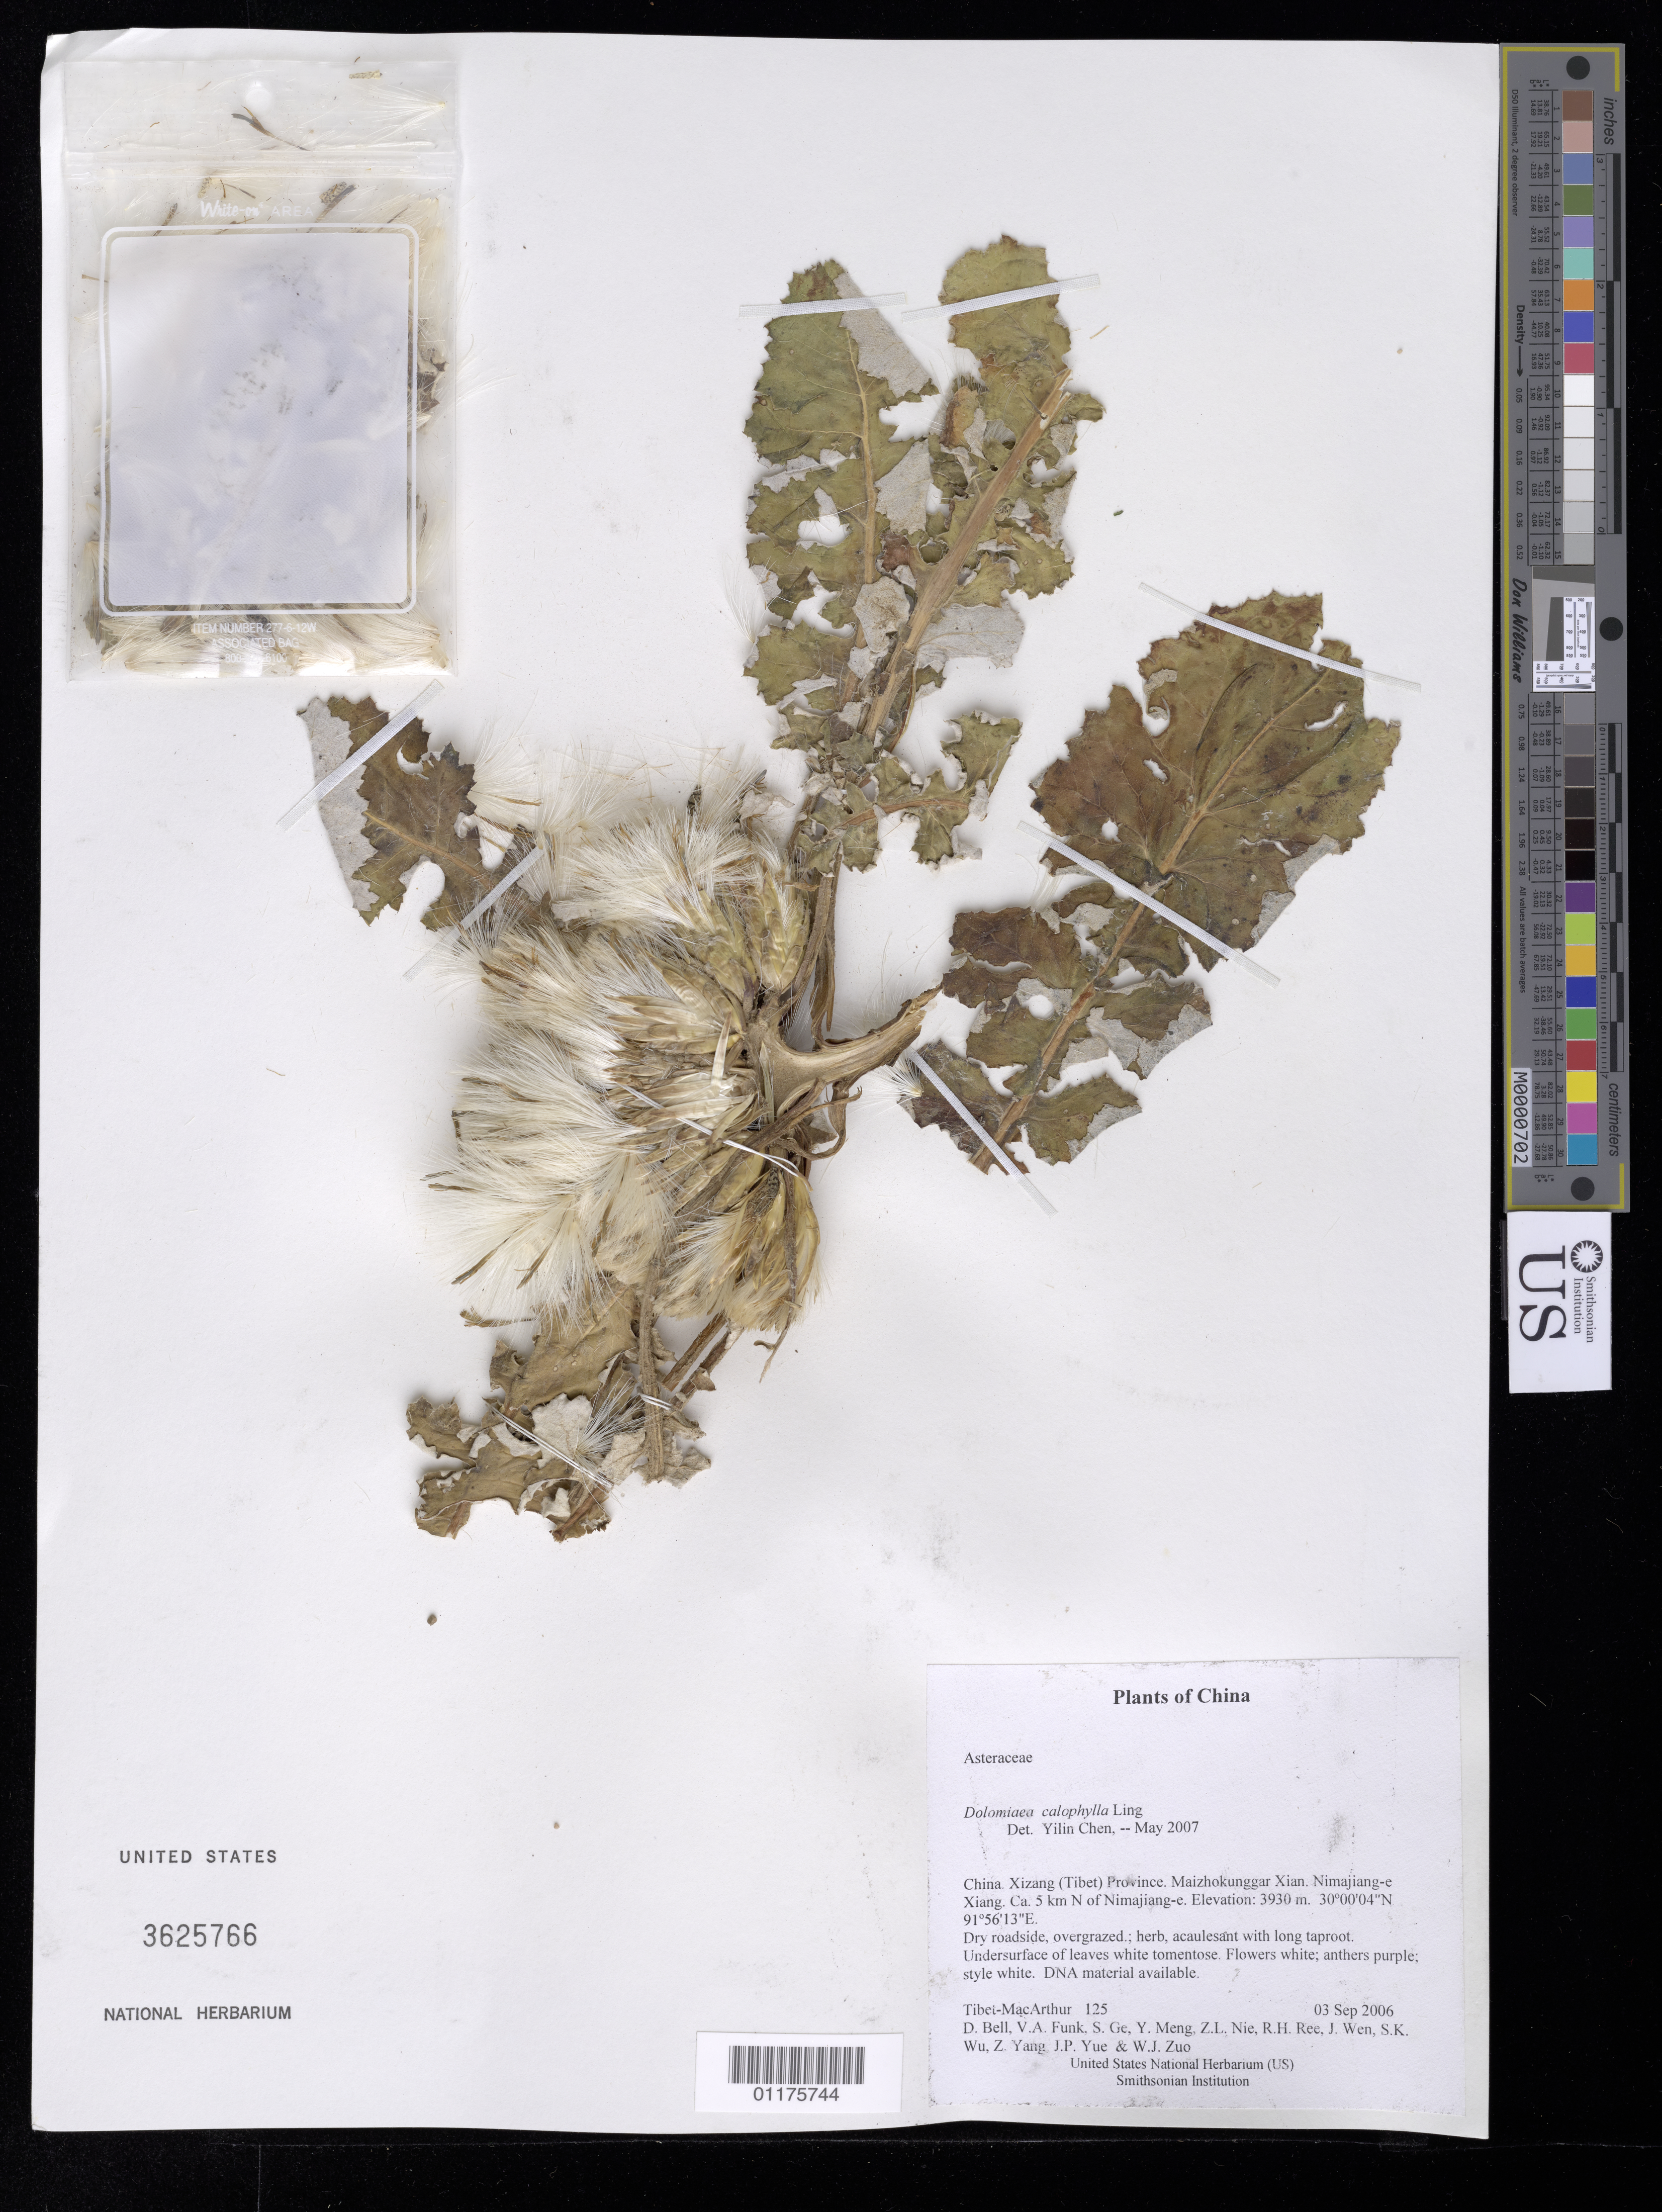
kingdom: Plantae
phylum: Tracheophyta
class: Magnoliopsida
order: Asterales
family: Asteraceae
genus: Dolomiaea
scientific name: Dolomiaea calophylla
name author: Ling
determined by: Yilin Chen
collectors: Tibet-MacArthur, D. A. Bell, V. Funk, S. Ge, Y. Meng, Z. Nie, R. Ree, J. Wen, S. K. Wu, Z. Yang, J. Yue & W. Zuo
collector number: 125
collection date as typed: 03 Sep 2006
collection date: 2006-09-03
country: China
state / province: Xizang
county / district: Maizhokunggar Xian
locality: Nimajiang-e Xiang. Ca. 5 km N of Nimajiang-e.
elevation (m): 3930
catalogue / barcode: US 3625766